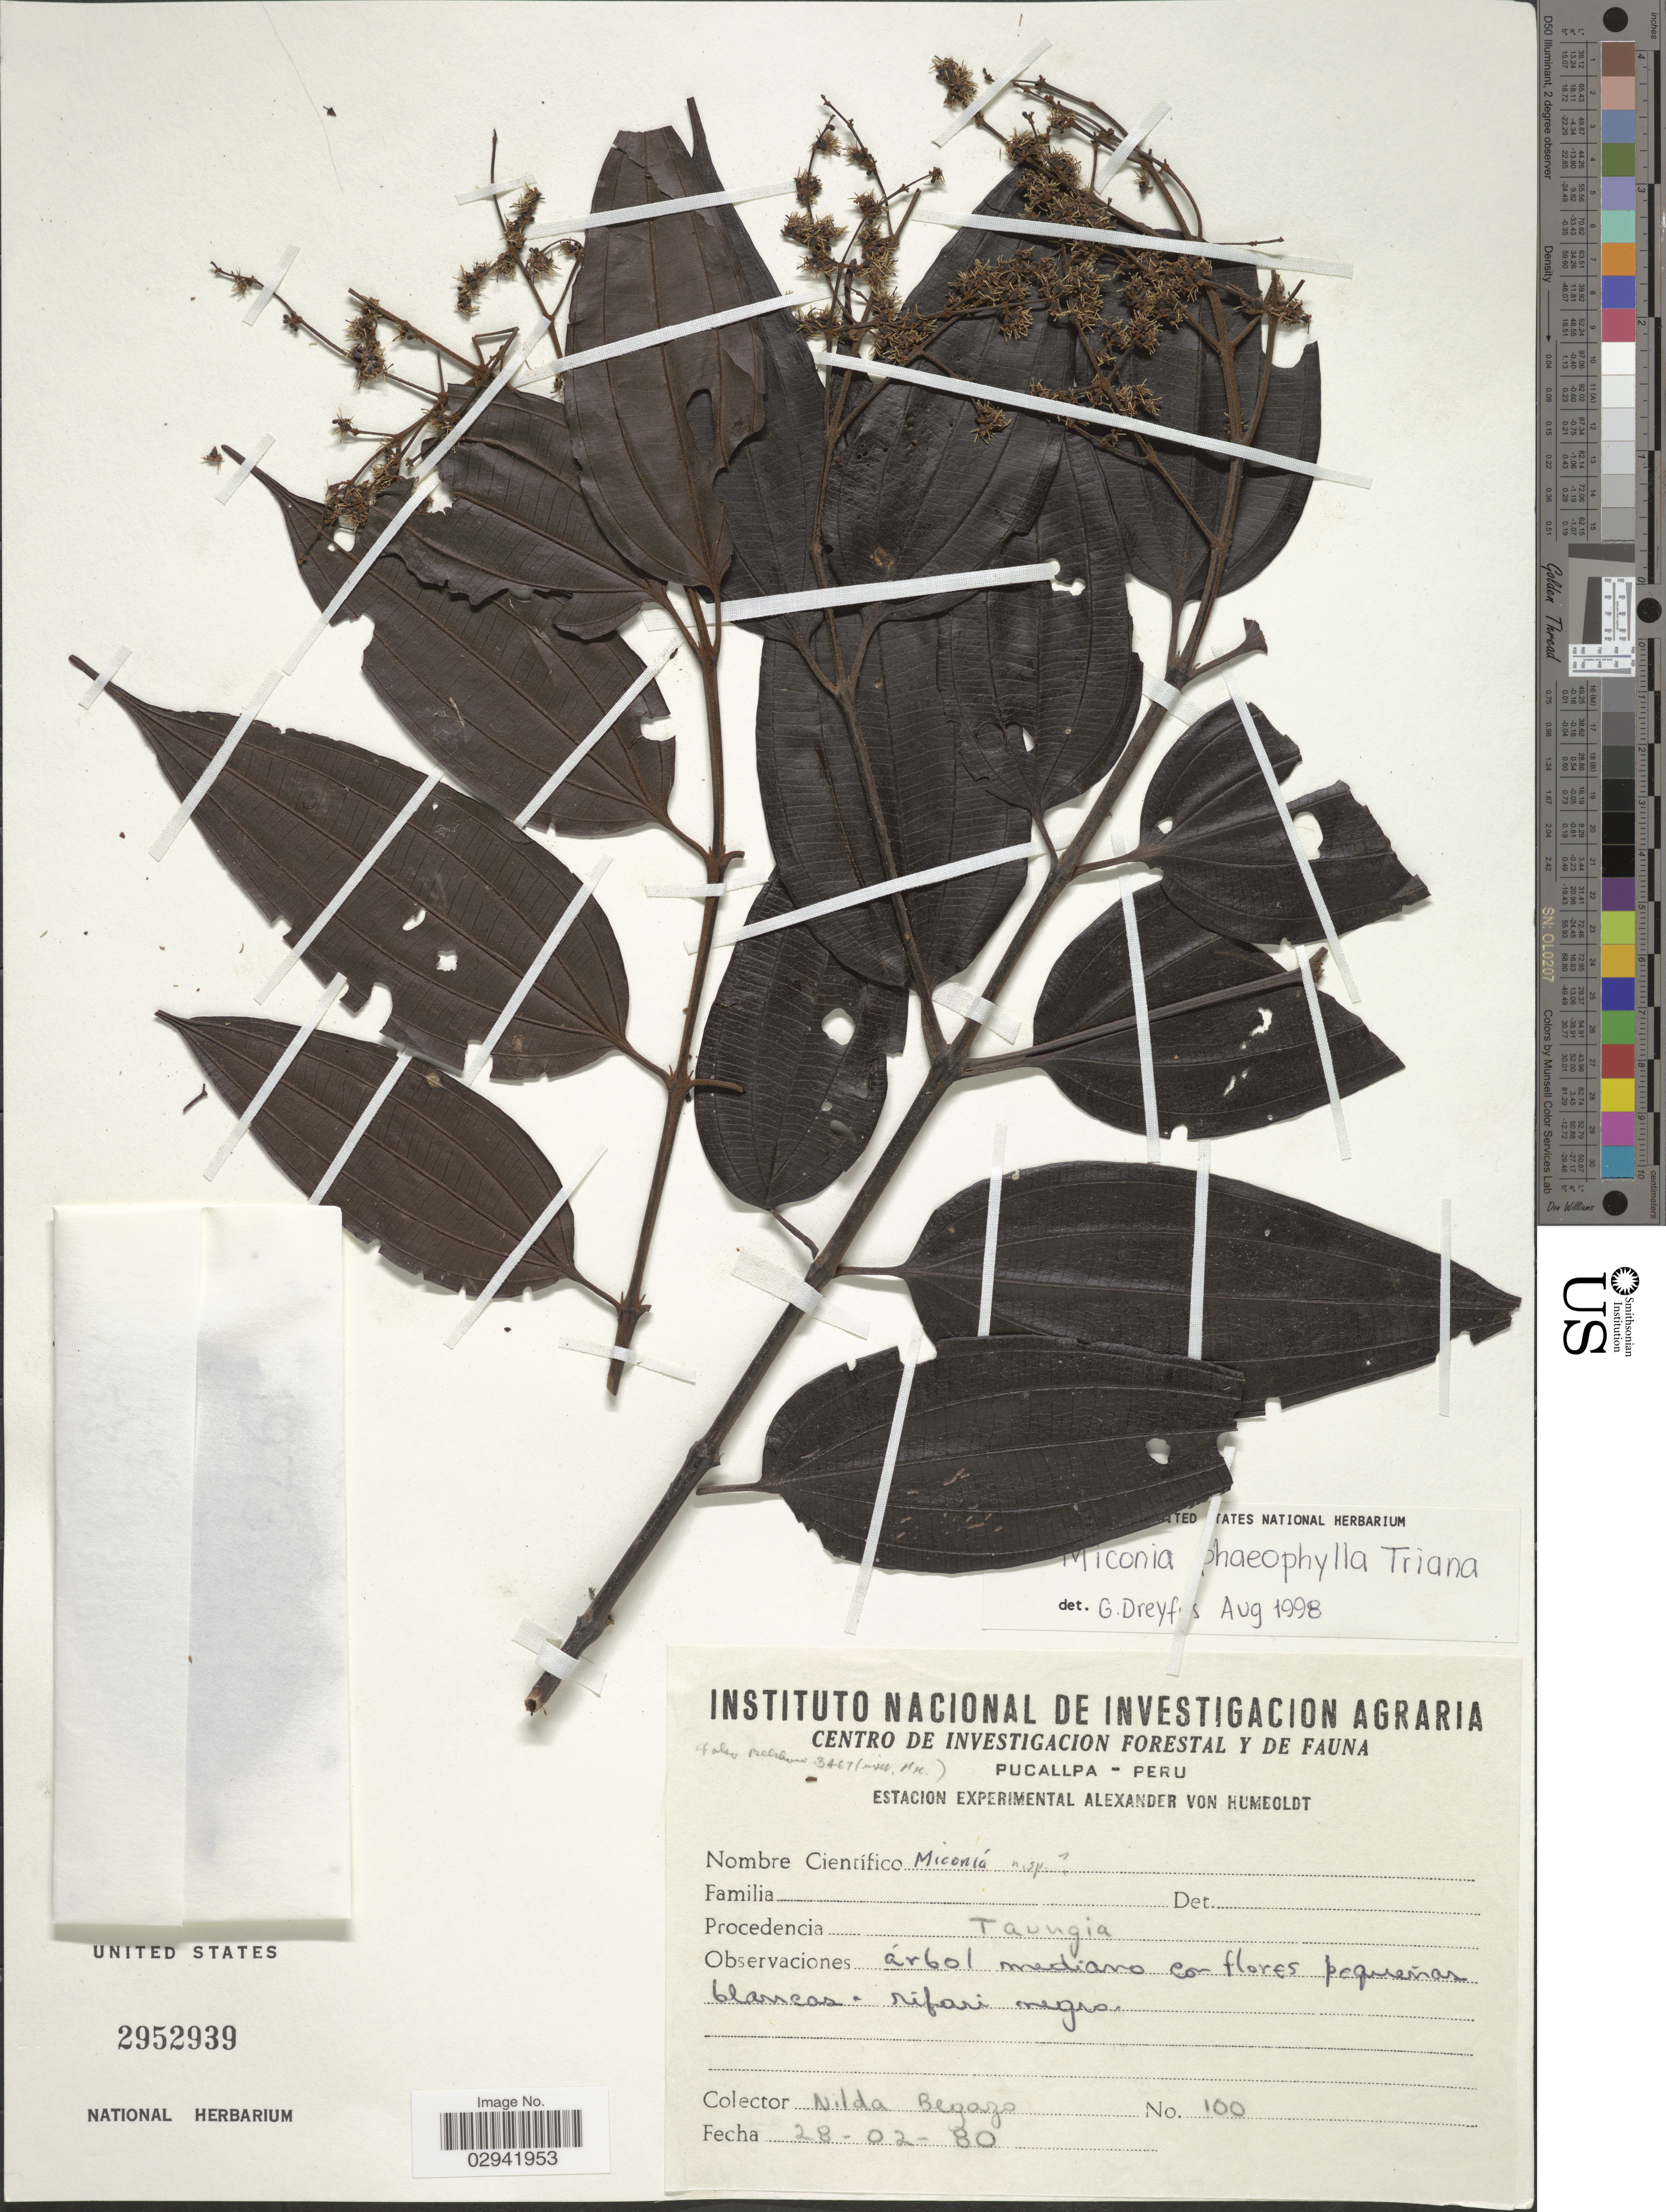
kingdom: Plantae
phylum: Tracheophyta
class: Magnoliopsida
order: Myrtales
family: Melastomataceae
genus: Miconia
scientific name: Miconia phaeophylla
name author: Triana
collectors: N. Begazo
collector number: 100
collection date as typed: Transcribed d/m/y: 28/2/80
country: Peru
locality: Taungia.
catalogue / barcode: US 2952939